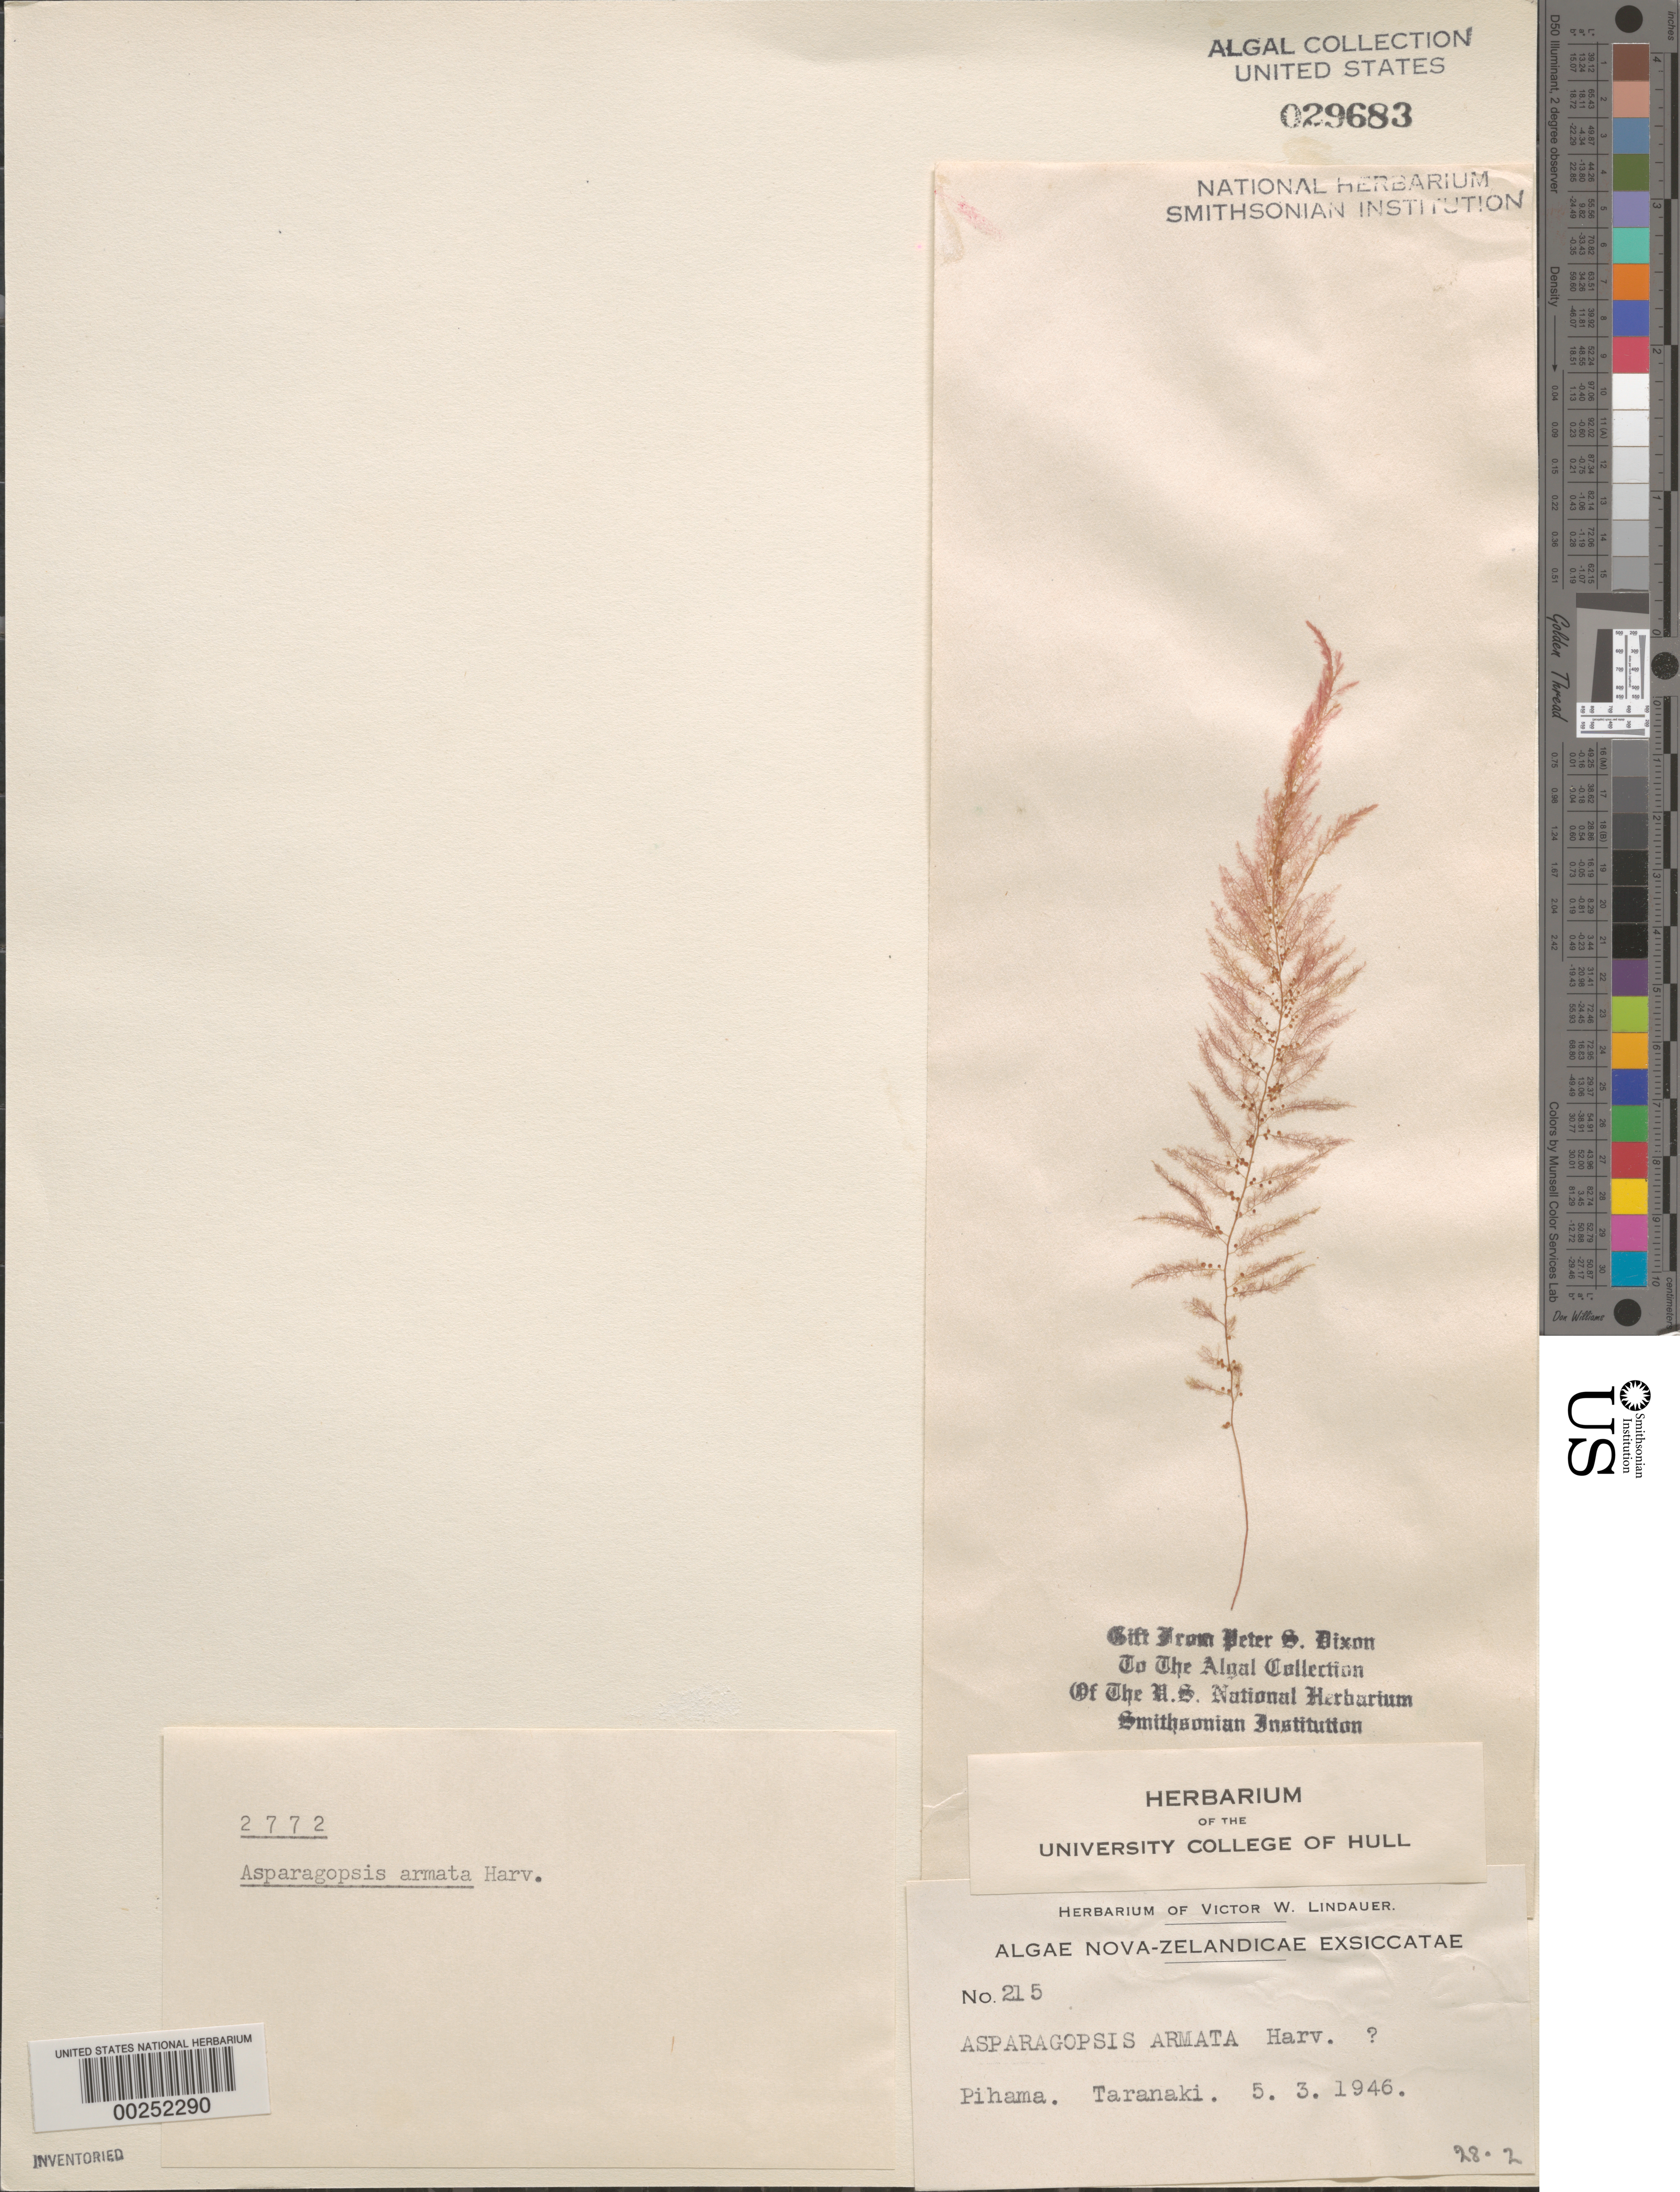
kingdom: Plantae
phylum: Rhodophyta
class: Florideophyceae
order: Bonnemaisoniales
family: Bonnemaisoniaceae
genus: Asparagopsis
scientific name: Asparagopsis armata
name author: Harv.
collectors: V. Lindauer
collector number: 215 & PSD 2772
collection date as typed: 05 Mar 1946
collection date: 1946-03-05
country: New Zealand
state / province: Taranaki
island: North Island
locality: Pihama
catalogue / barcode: US 29683